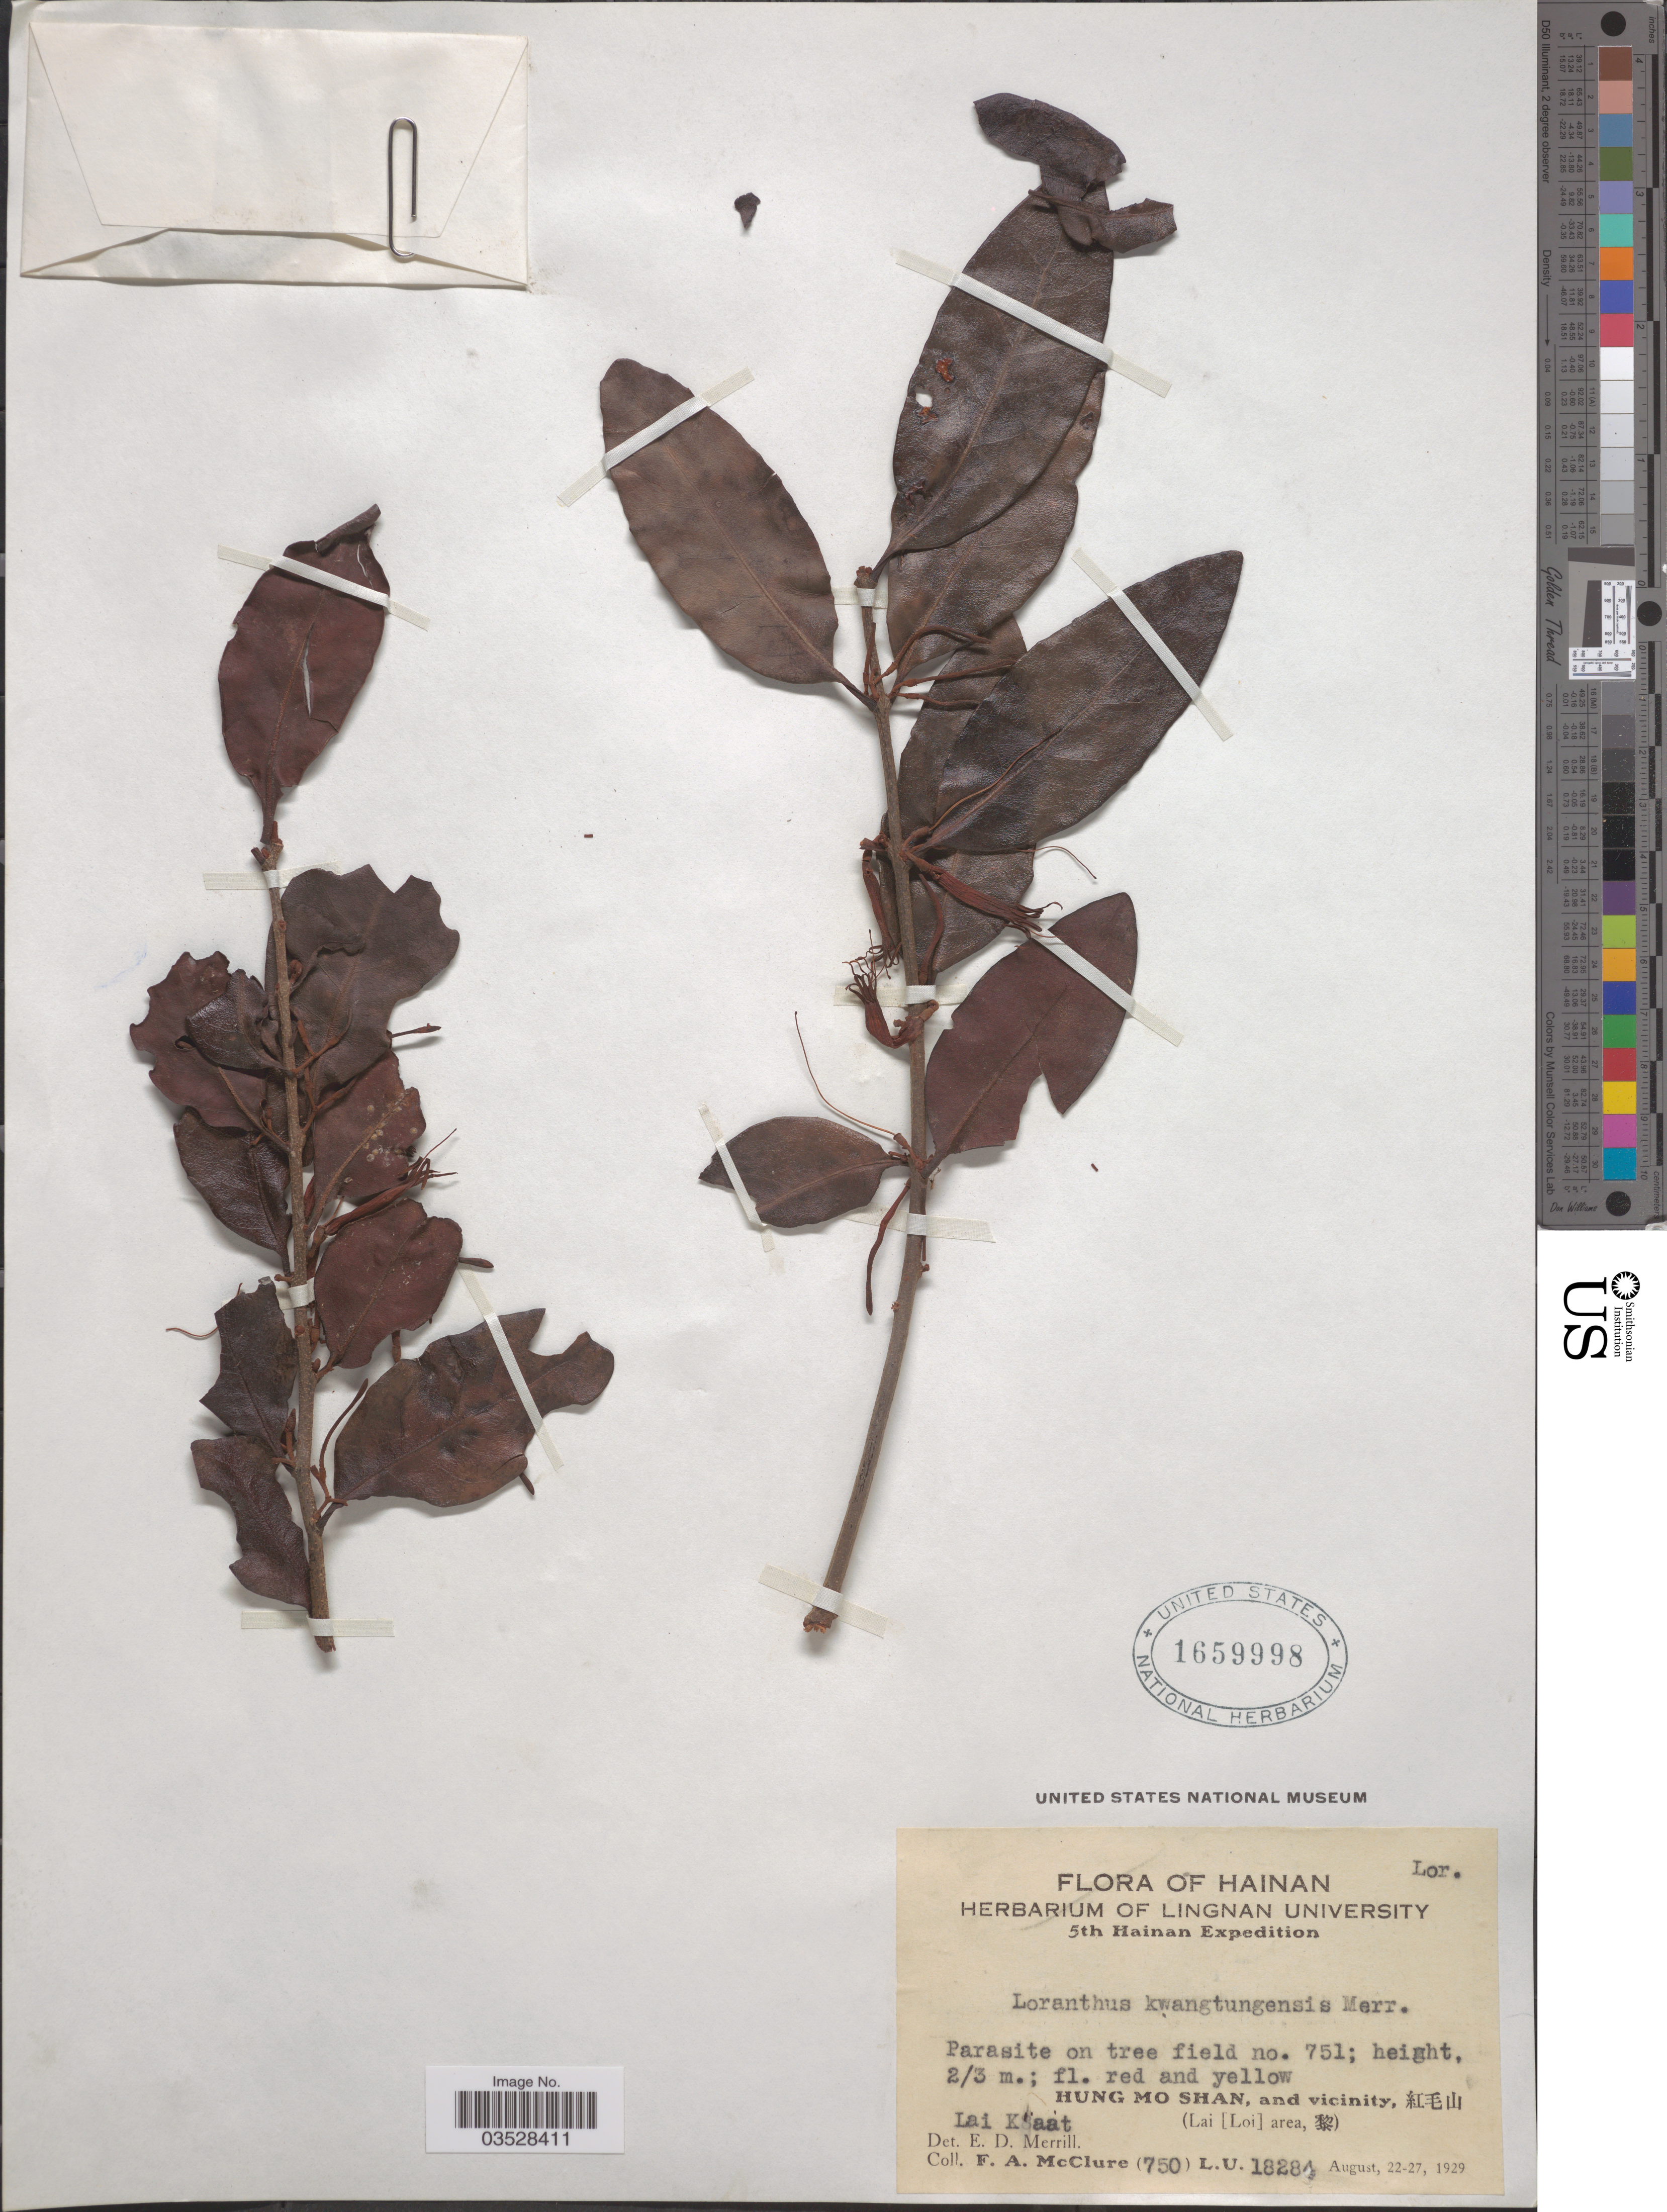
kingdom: Plantae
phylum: Tracheophyta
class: Magnoliopsida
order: Santalales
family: Loranthaceae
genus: Loranthus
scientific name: Loranthus kwangtungensis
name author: Merr.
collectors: F. A. McClure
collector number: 750L.U.1828!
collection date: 1929-08-22/1929-08-27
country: China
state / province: Hainan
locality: Hung Mo Shan, and vicinity, X. Lai K'aat.[unsure placement] (Lai [Loi] area, X).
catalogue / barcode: US 1659998